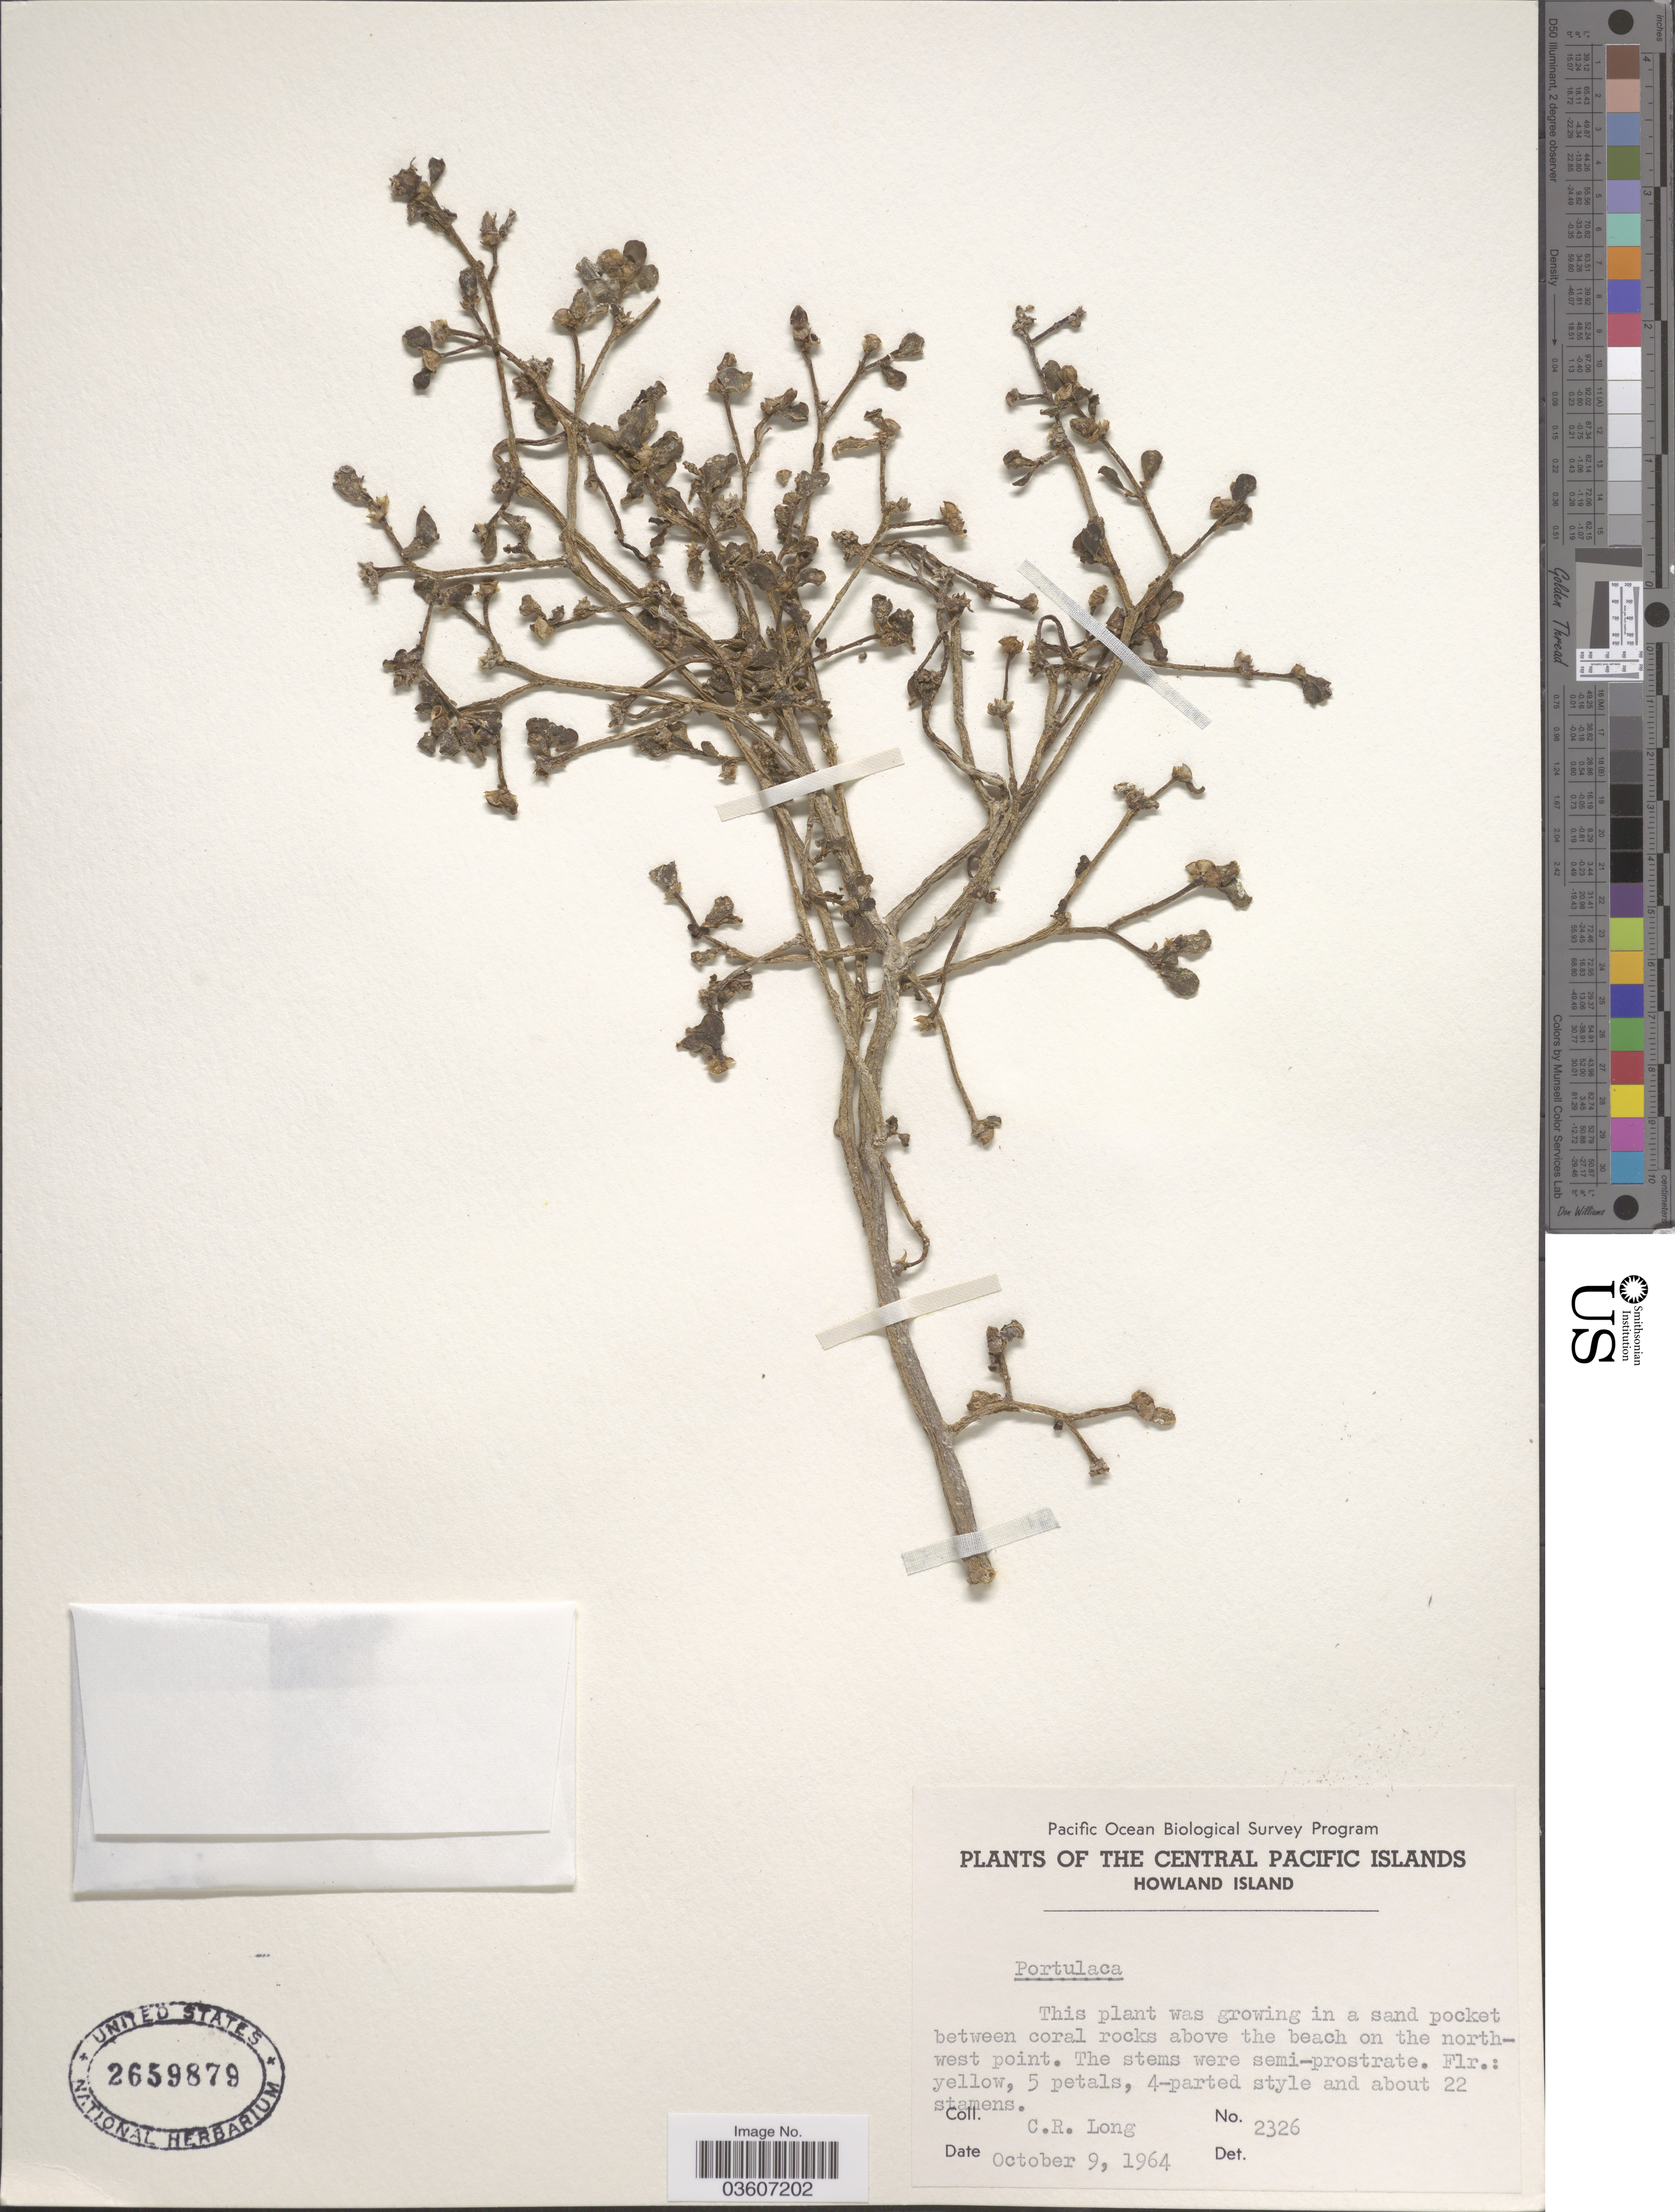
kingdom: Plantae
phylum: Tracheophyta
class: Magnoliopsida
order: Caryophyllales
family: Portulacaceae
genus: Portulaca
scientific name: Portulaca sp.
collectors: C. R. Long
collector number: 2326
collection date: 1964-10-09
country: U.S. Administered Pacific Islands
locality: The Central Pacific Islands. Howland Island. On the northwest point.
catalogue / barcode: US 2659879